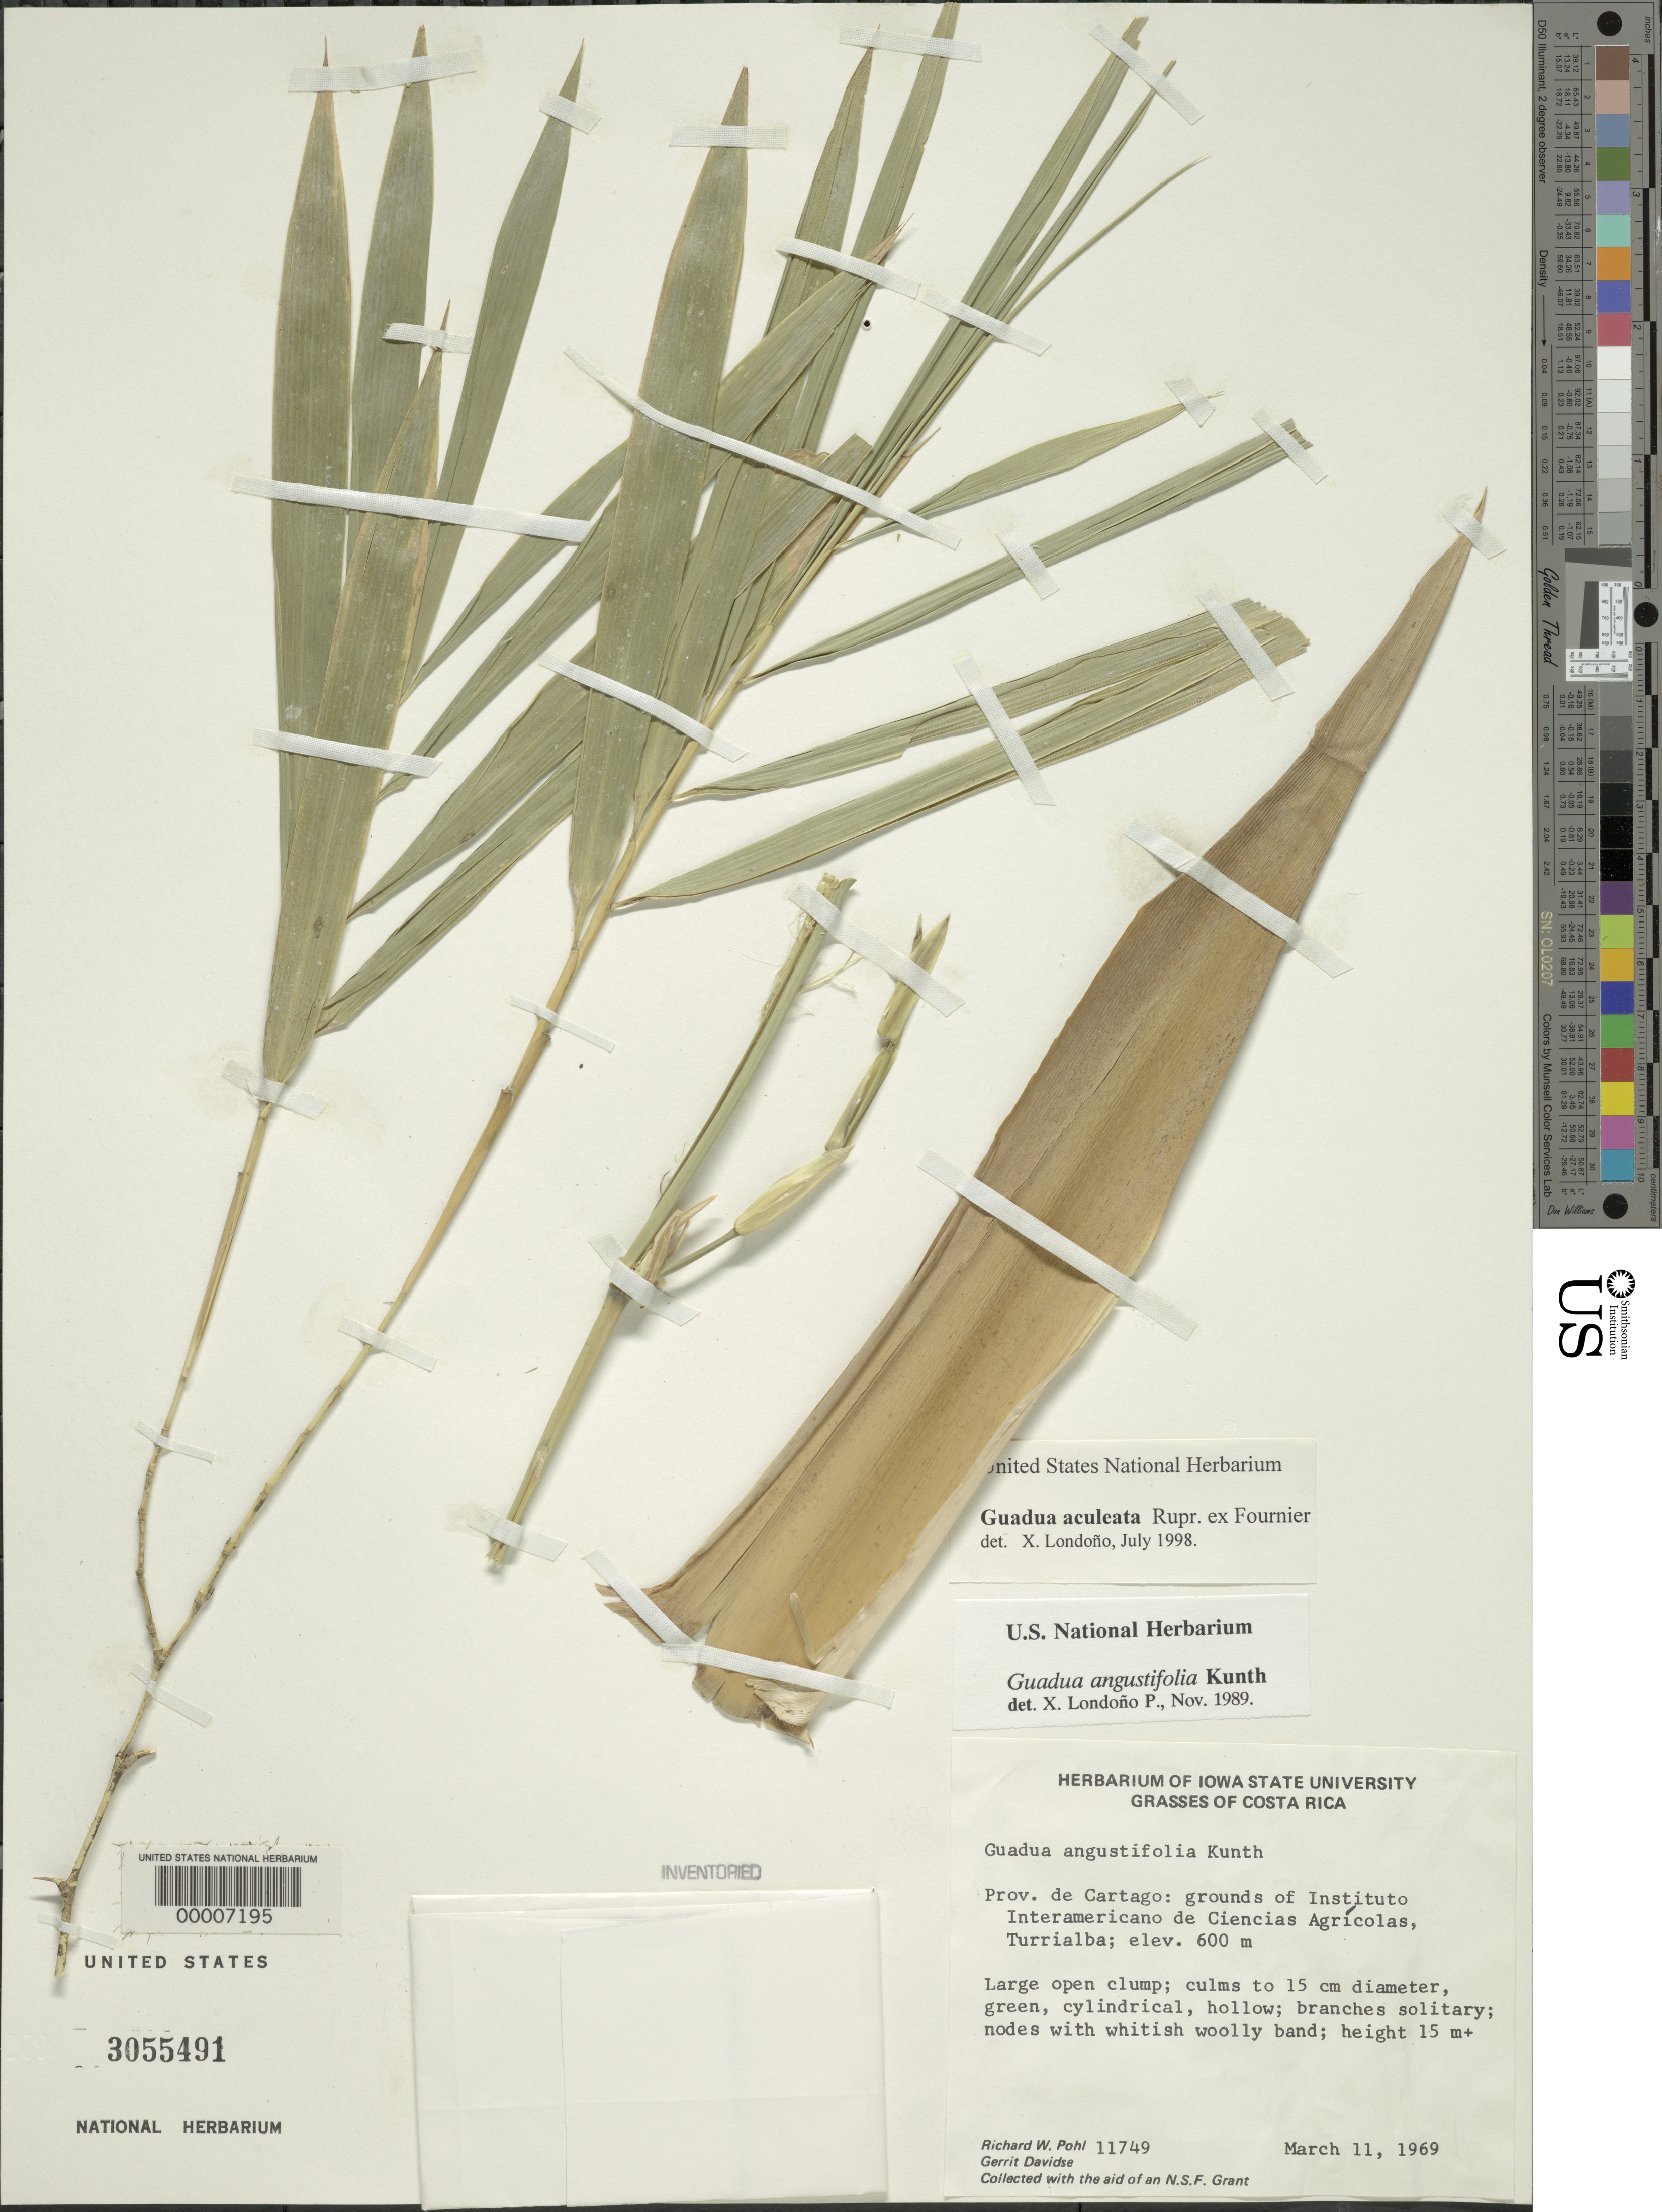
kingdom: Plantae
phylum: Tracheophyta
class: Liliopsida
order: Poales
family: Poaceae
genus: Guadua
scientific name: Guadua aculeata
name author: Rupr. ex E. Fourn.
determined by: Londoño, X., (TULV), Jardin Botanico "Juan Maria Cespedes"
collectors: R. W. Pohl & G. Davidse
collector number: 11749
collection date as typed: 11 Mar 1969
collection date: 1969-03-11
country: Costa Rica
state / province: Cartago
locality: Instituto Interamericana de Ciencas Agricolas, Turrialba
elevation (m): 600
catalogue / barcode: US 3055491